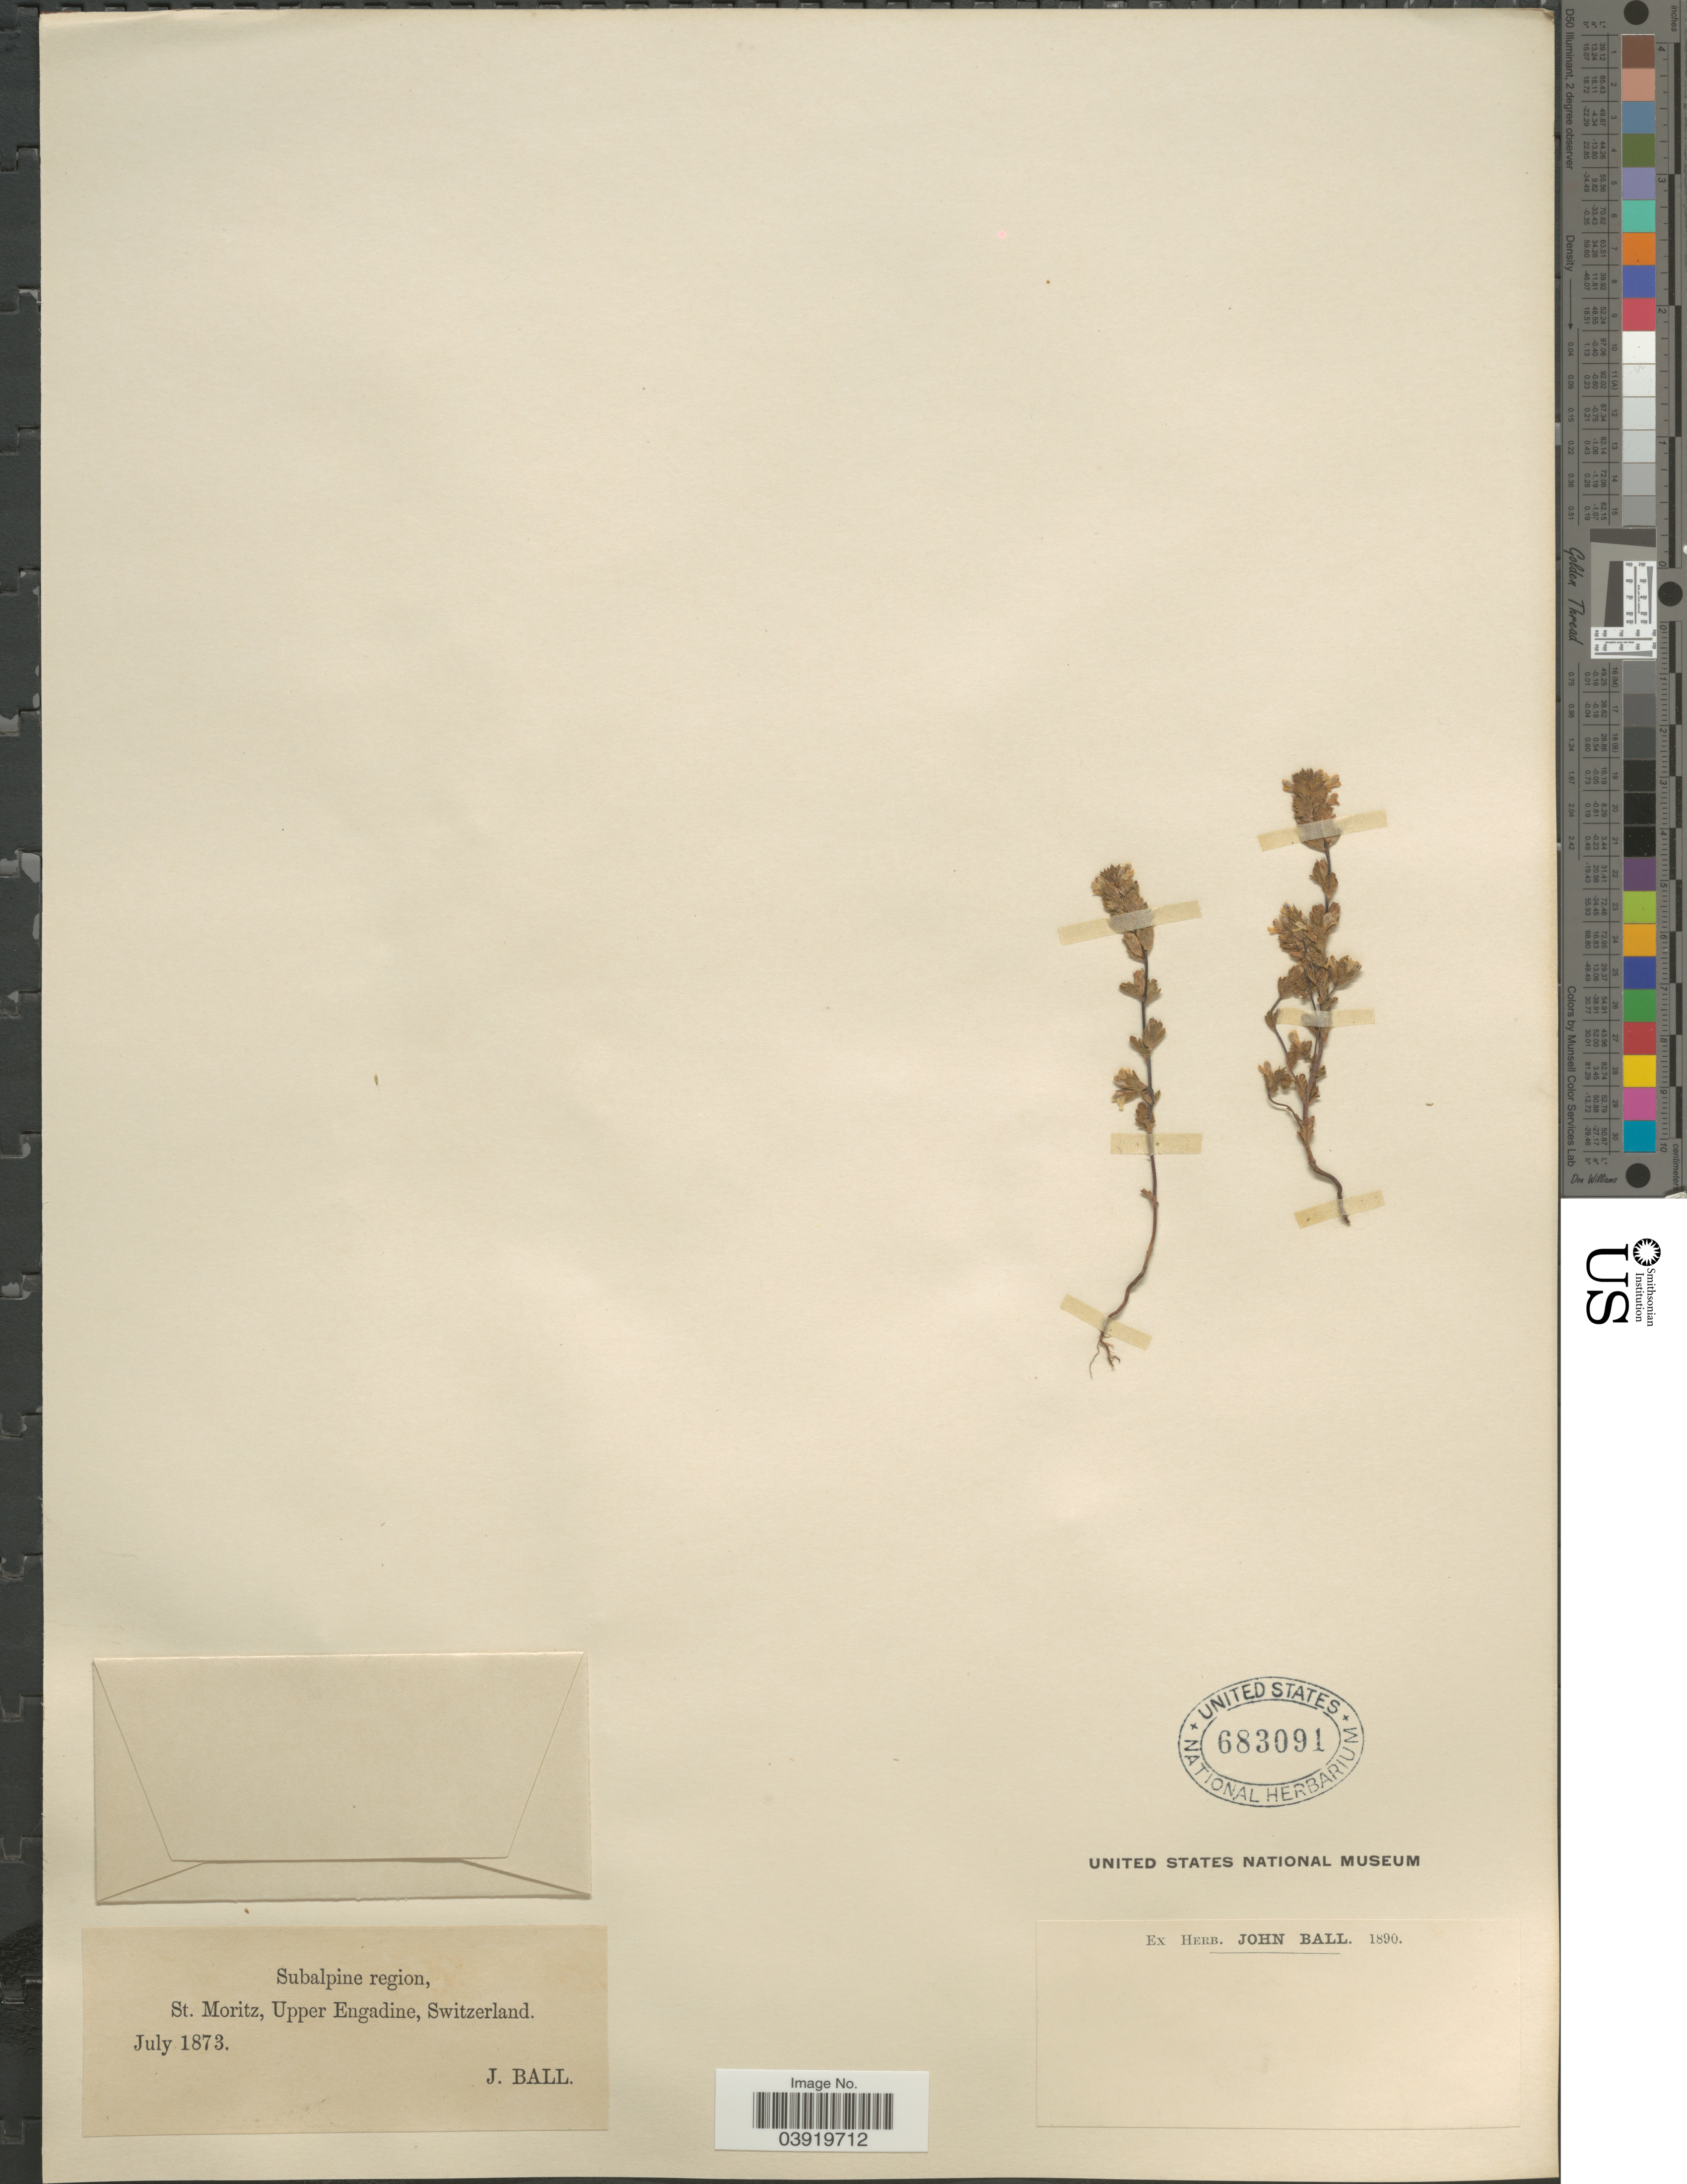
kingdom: Plantae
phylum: Tracheophyta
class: Magnoliopsida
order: Lamiales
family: Orobanchaceae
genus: Euphrasia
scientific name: Euphrasia sp.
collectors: J. Ball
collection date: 1873-07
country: Switzerland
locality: Subalpine region, St. Moritz, Upper Engadine.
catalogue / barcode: US 683091